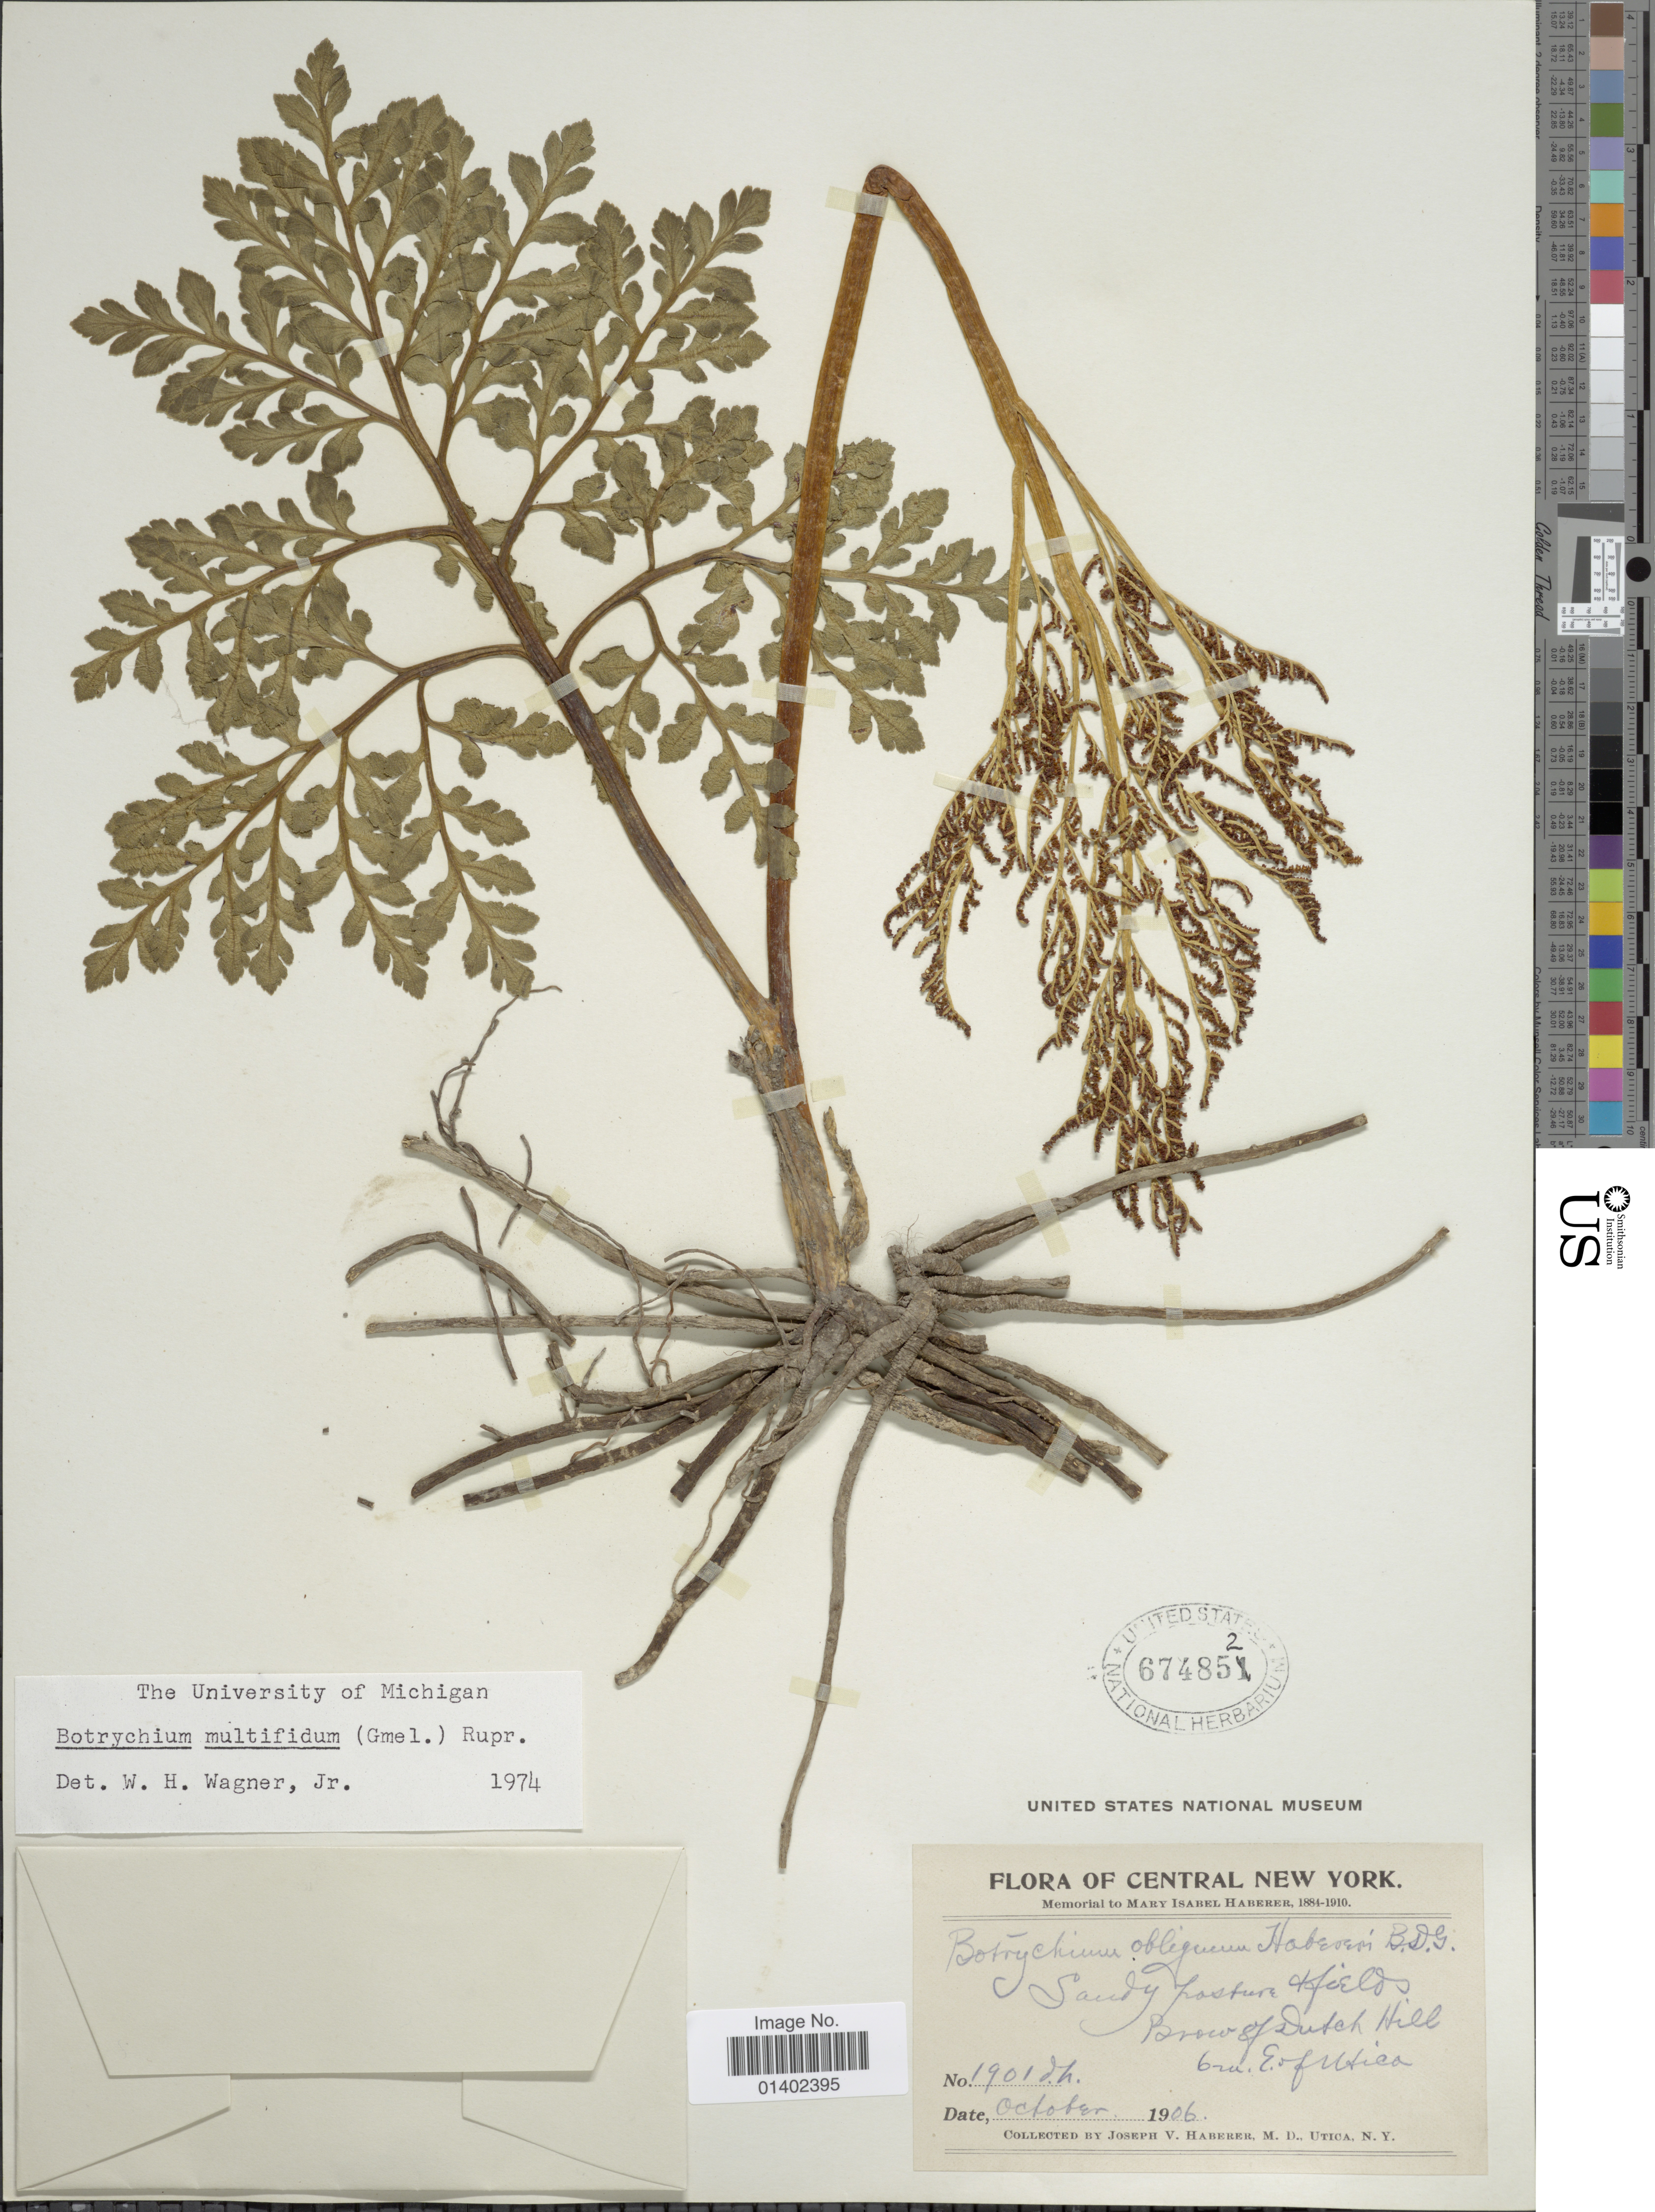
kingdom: Plantae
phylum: Tracheophyta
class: Polypodiopsida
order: Ophioglossales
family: Ophioglossaceae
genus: Botrychium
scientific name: Botrychium multifidum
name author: (J.F. Gmel.) Rupr.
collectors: J. V. Haberer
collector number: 1901 d.h.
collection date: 1906-10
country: United States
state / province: New York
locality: Central New York, Sandy pasture fields, Brow of Dutch Hill, 6 m. E of Utica.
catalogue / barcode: US 674852